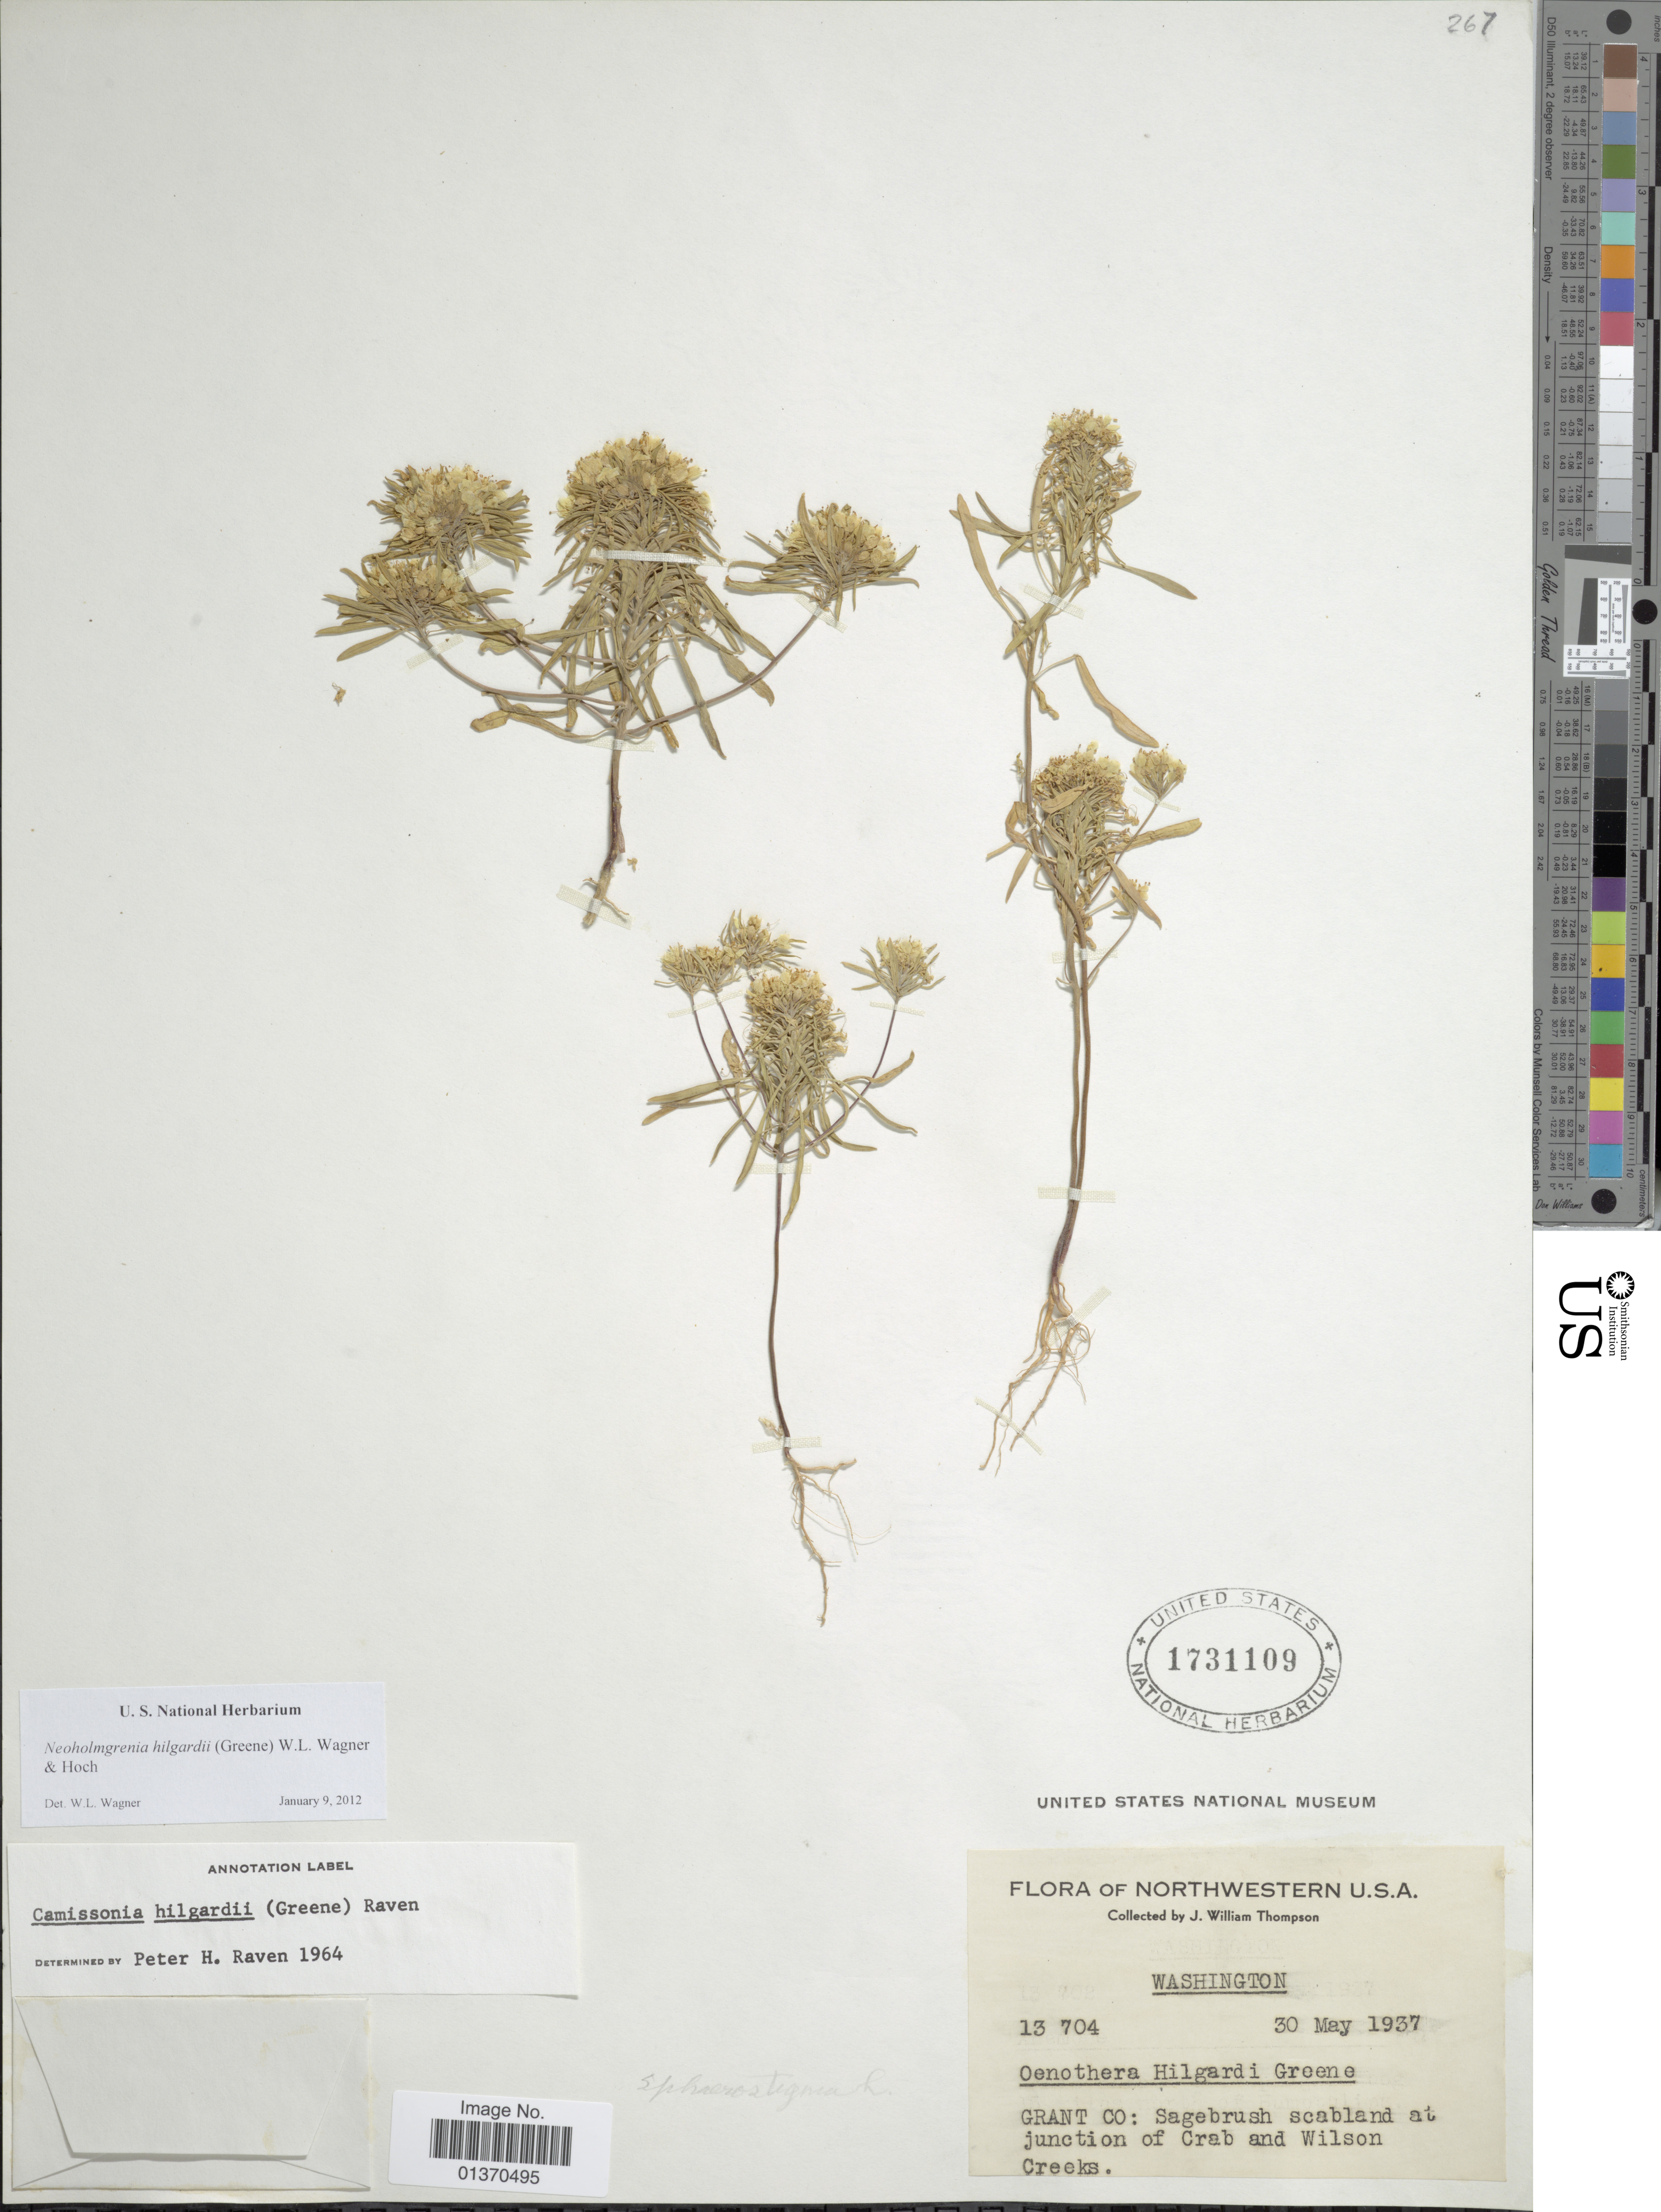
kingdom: Plantae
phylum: Tracheophyta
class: Magnoliopsida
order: Myrtales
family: Onagraceae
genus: Neoholmgrenia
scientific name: Neoholmgrenia hilgardii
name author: (Greene) W.L. Wagner & Hoch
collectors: J. W. Thompson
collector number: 13704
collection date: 1937-05-30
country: United States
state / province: Washington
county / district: Grant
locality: Northwestern, Grant Co: Sagebrush scabland at junction of Crab and Wilson Creeks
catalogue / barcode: US 1731109